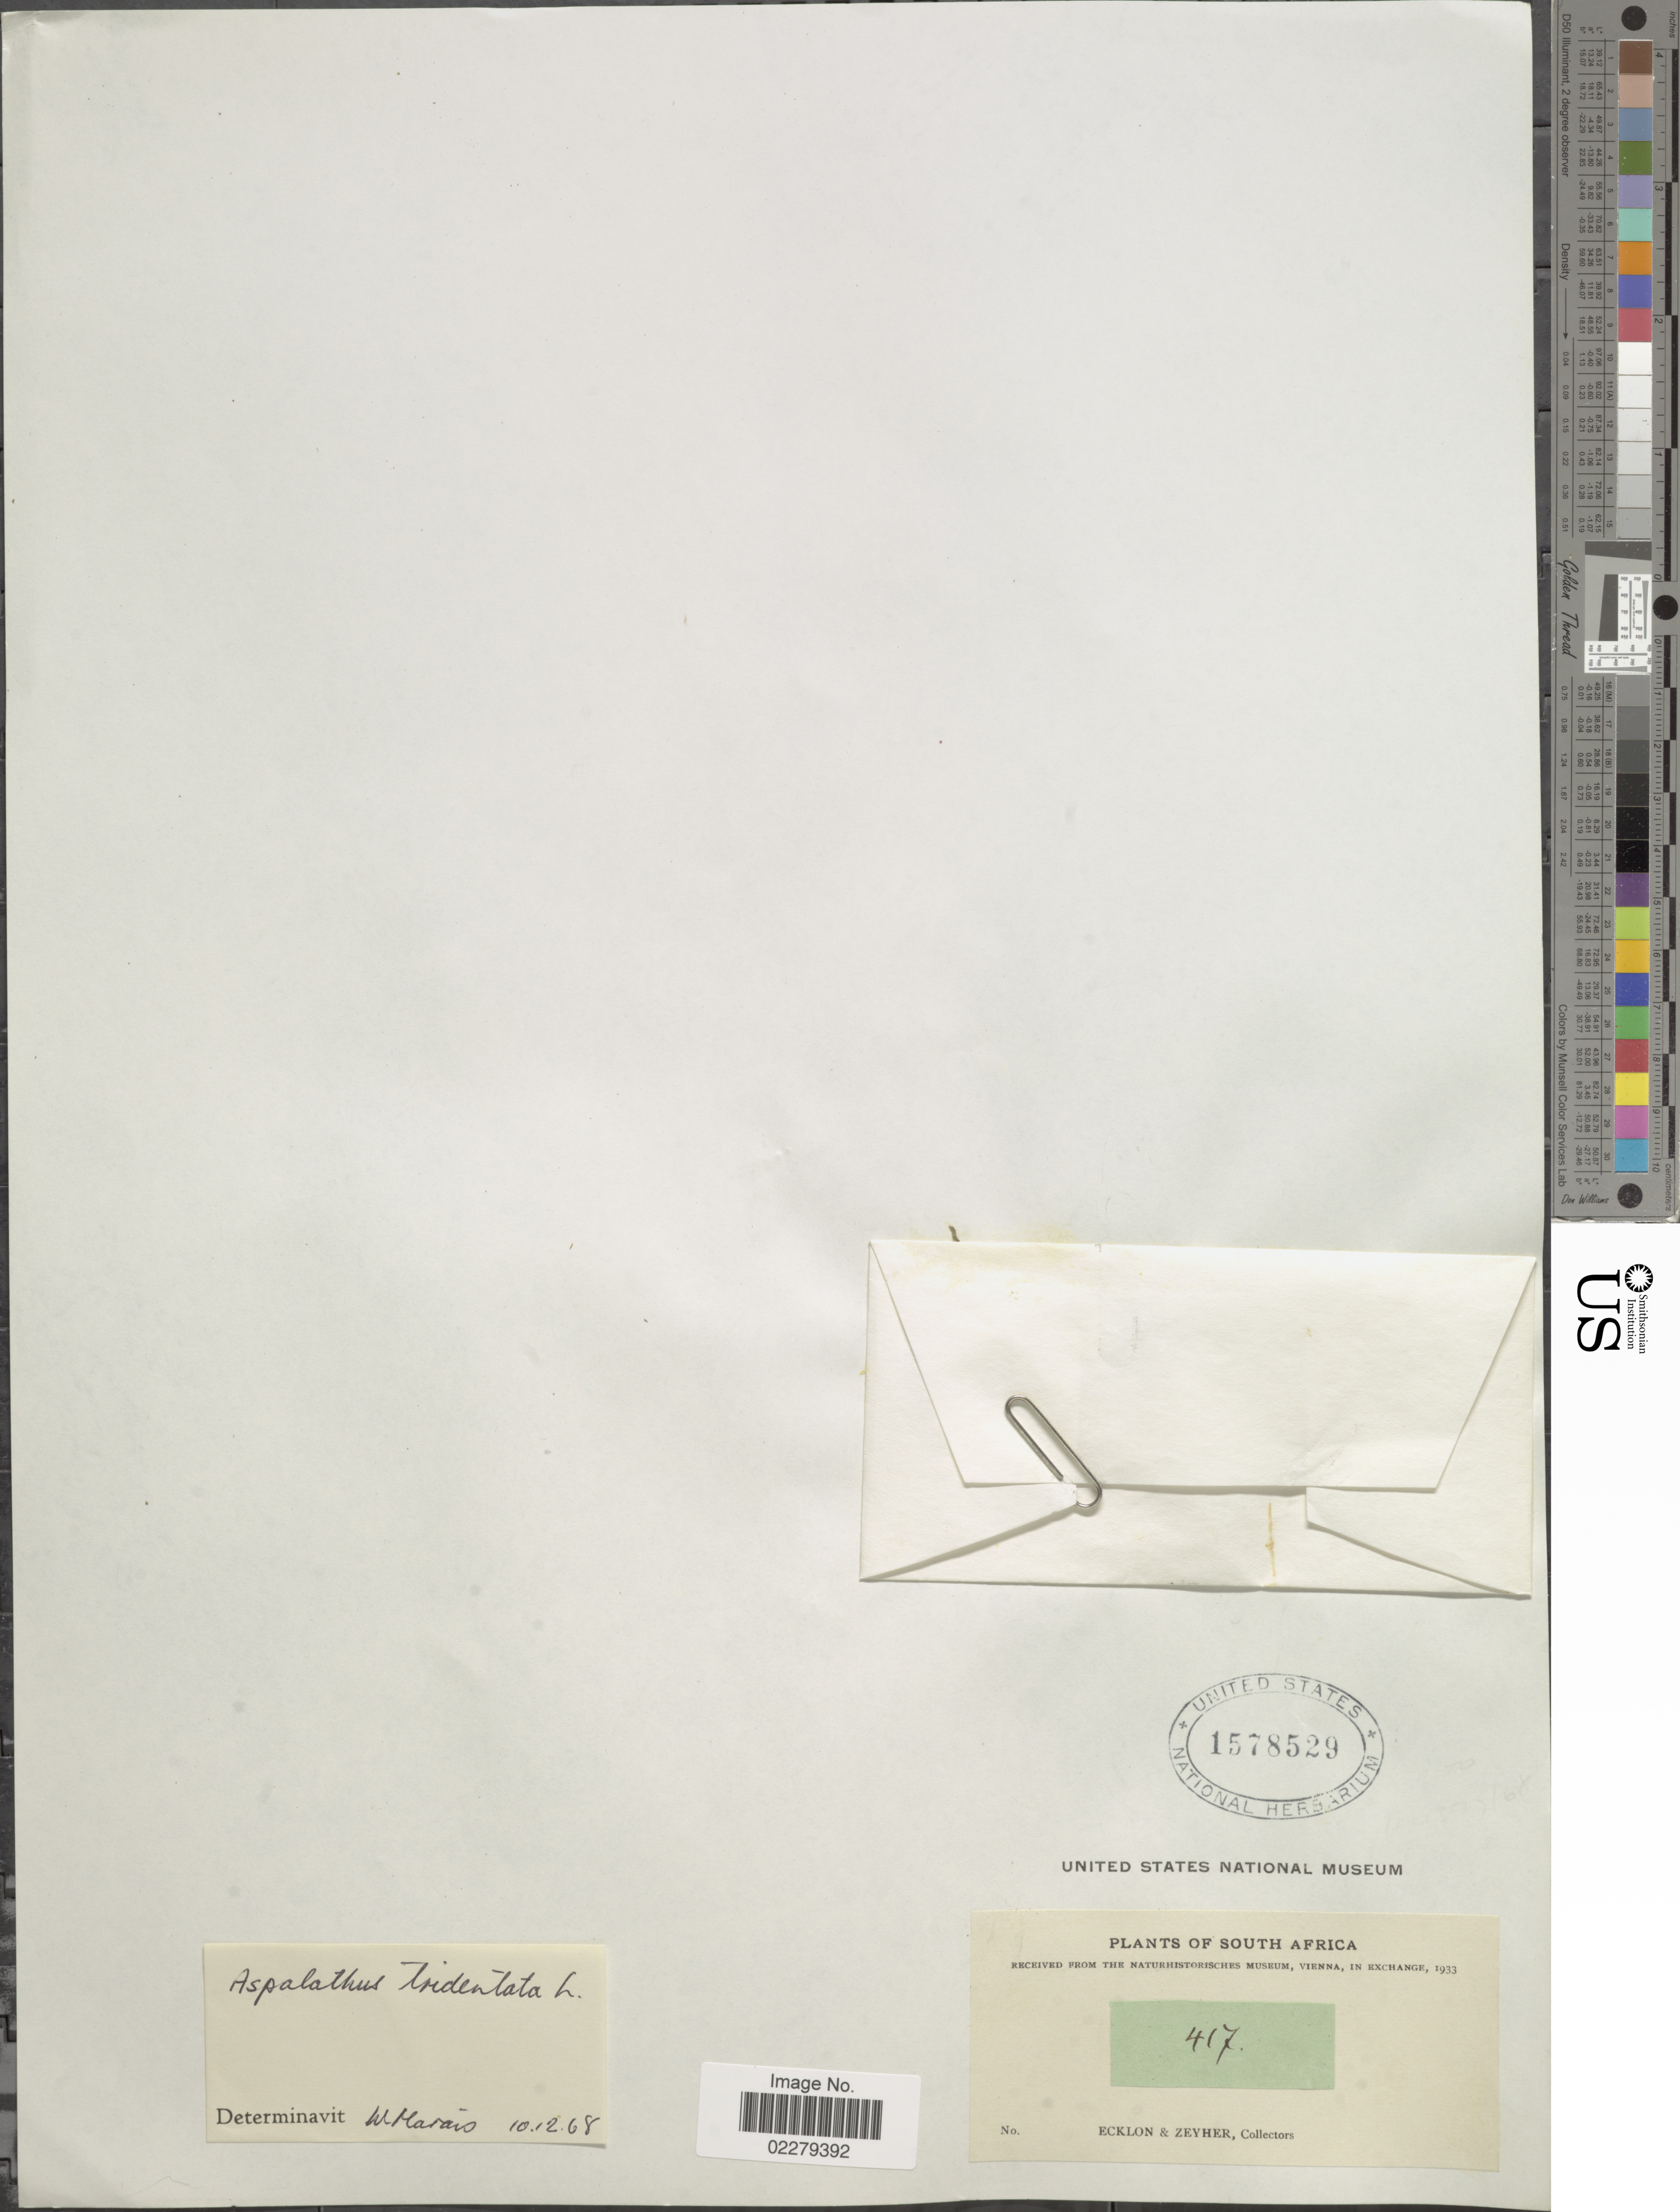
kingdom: Plantae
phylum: Tracheophyta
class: Magnoliopsida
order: Fabales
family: Fabaceae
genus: Aspalathus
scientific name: Aspalathus tridentata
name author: Eckl. & Zeyh.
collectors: -. Ecklon & -. Zeyher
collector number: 417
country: South Africa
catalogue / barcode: US 1578529